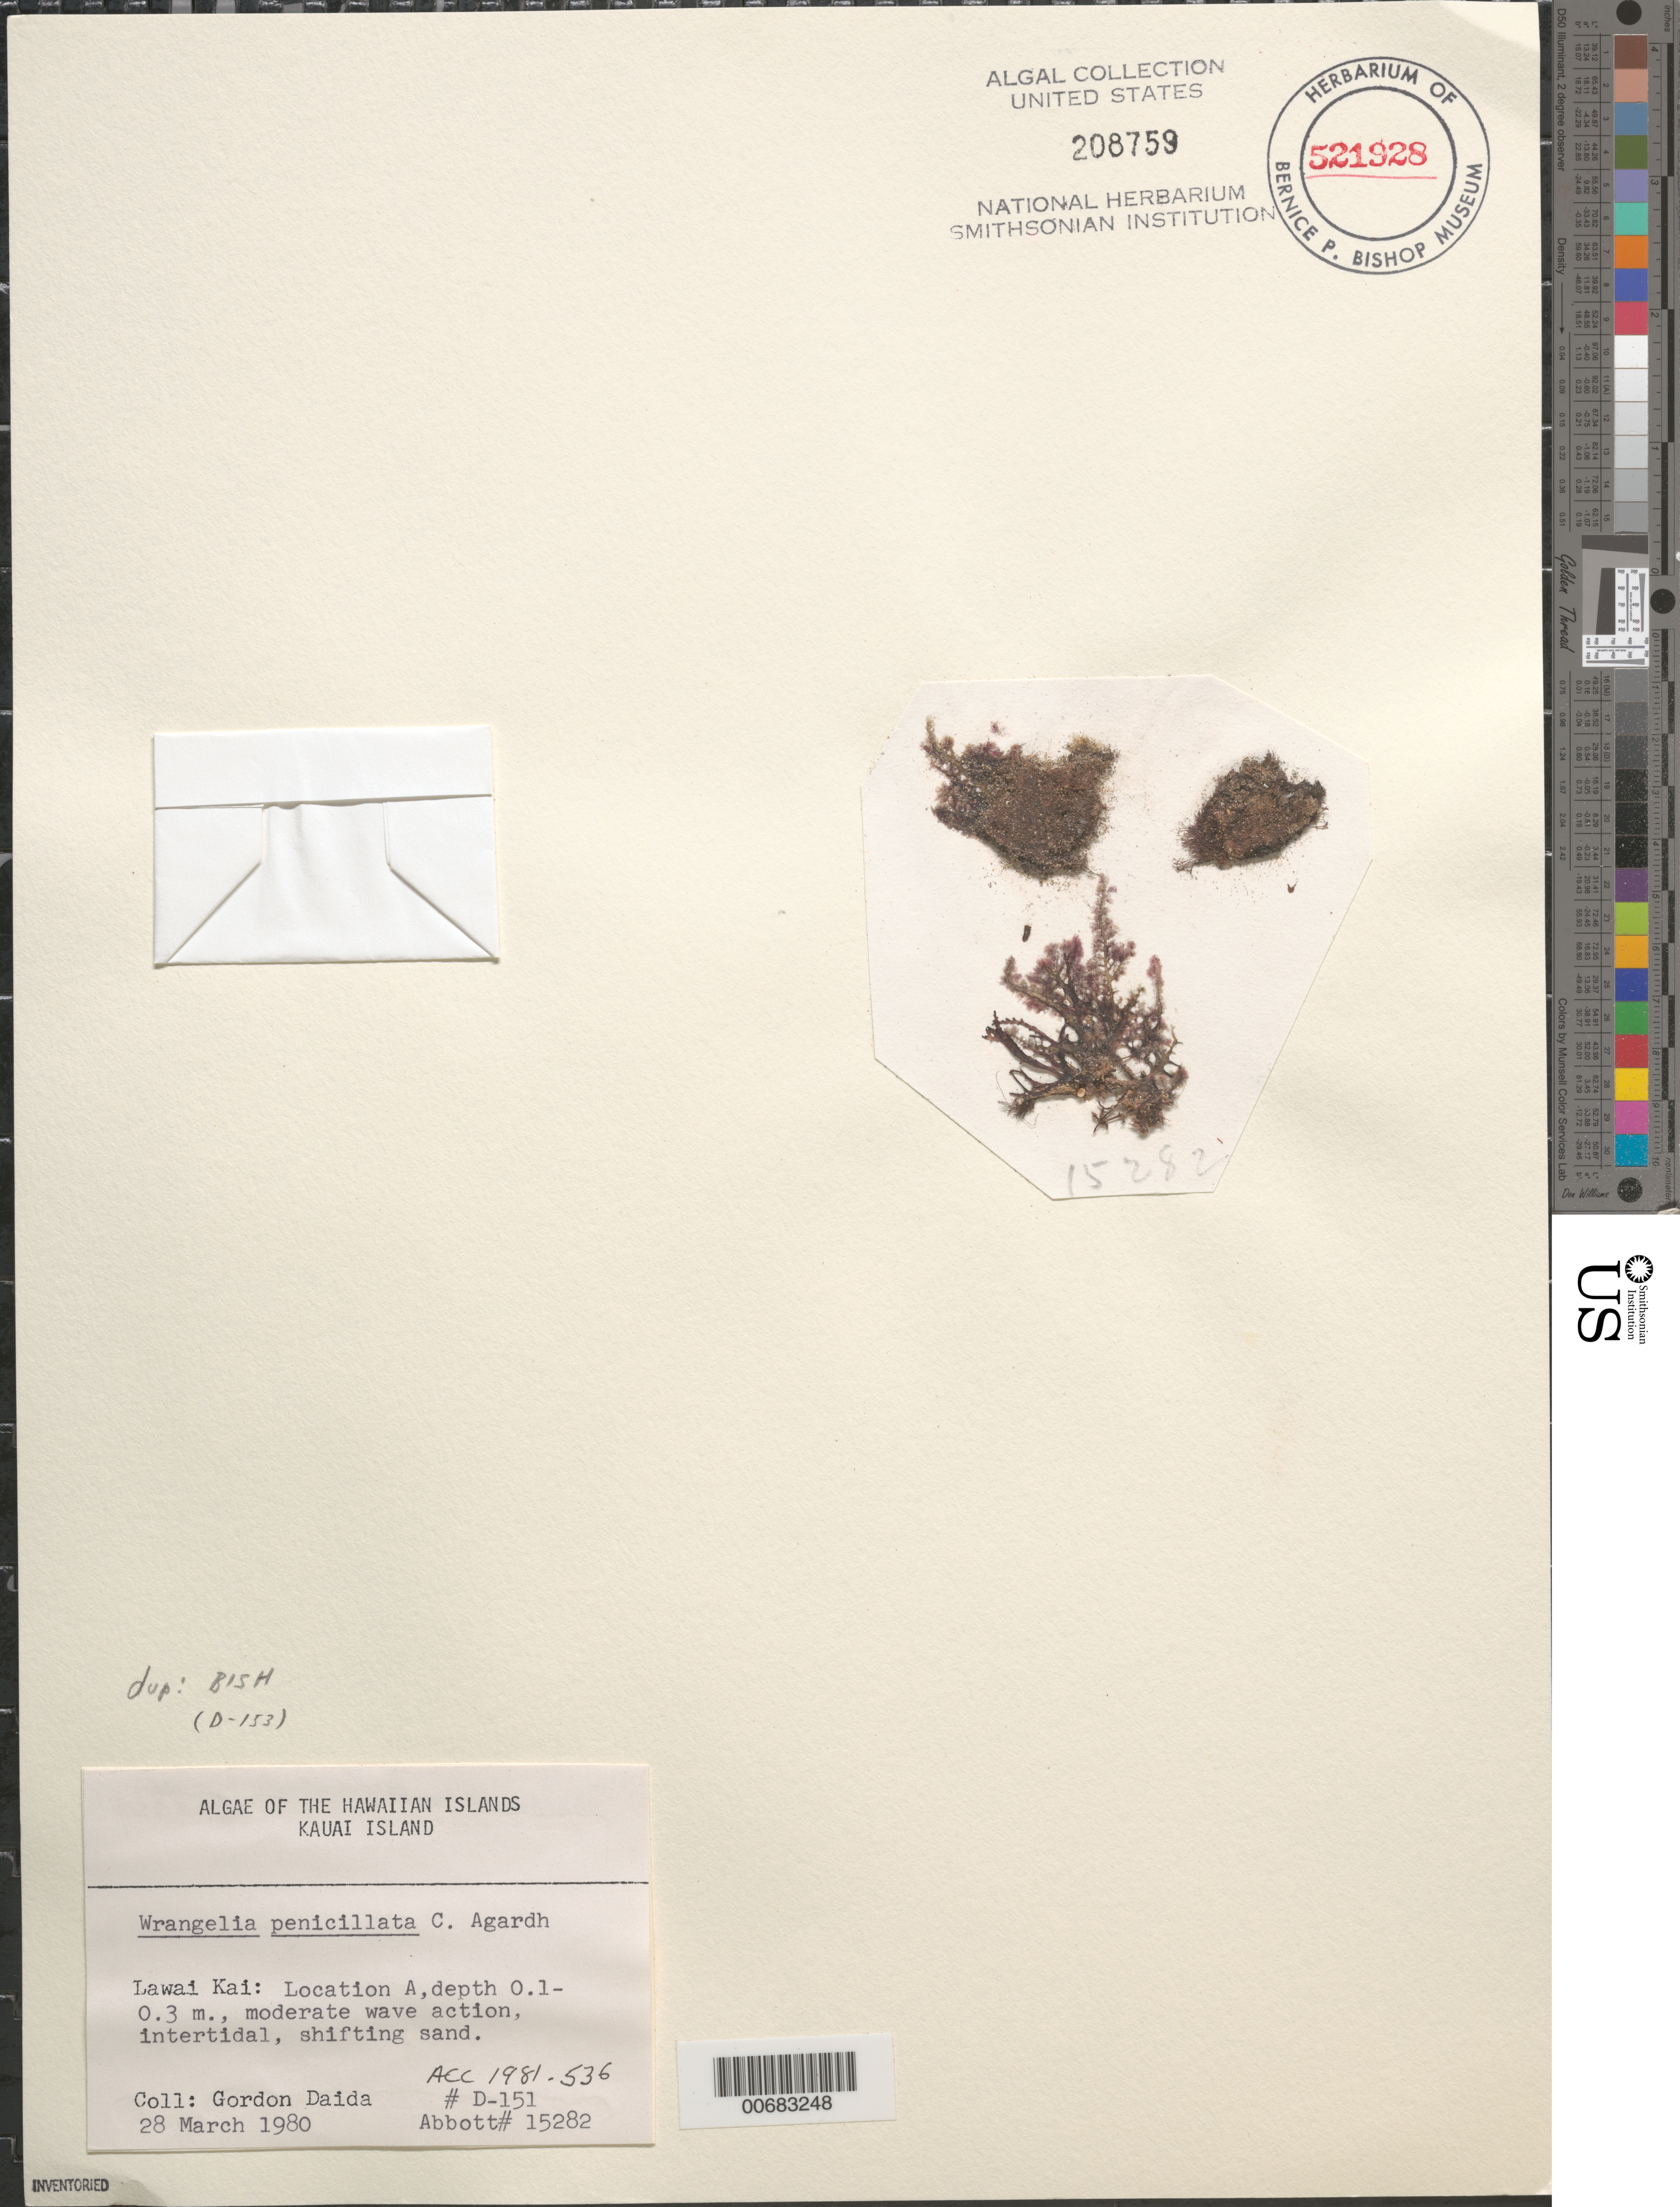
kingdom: Plantae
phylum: Rhodophyta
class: Florideophyceae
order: Ceramiales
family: Wrangeliaceae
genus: Wrangelia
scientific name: Wrangelia penicillata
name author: (C. Agardh) C. Agardh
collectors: G. Daida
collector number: D-151 & IAA 15282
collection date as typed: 28 Mar 1980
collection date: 1980-03-28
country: United States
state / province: Hawaii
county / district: Kauai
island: Kaua'i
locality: Lawai Kai, Location A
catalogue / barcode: US 208759